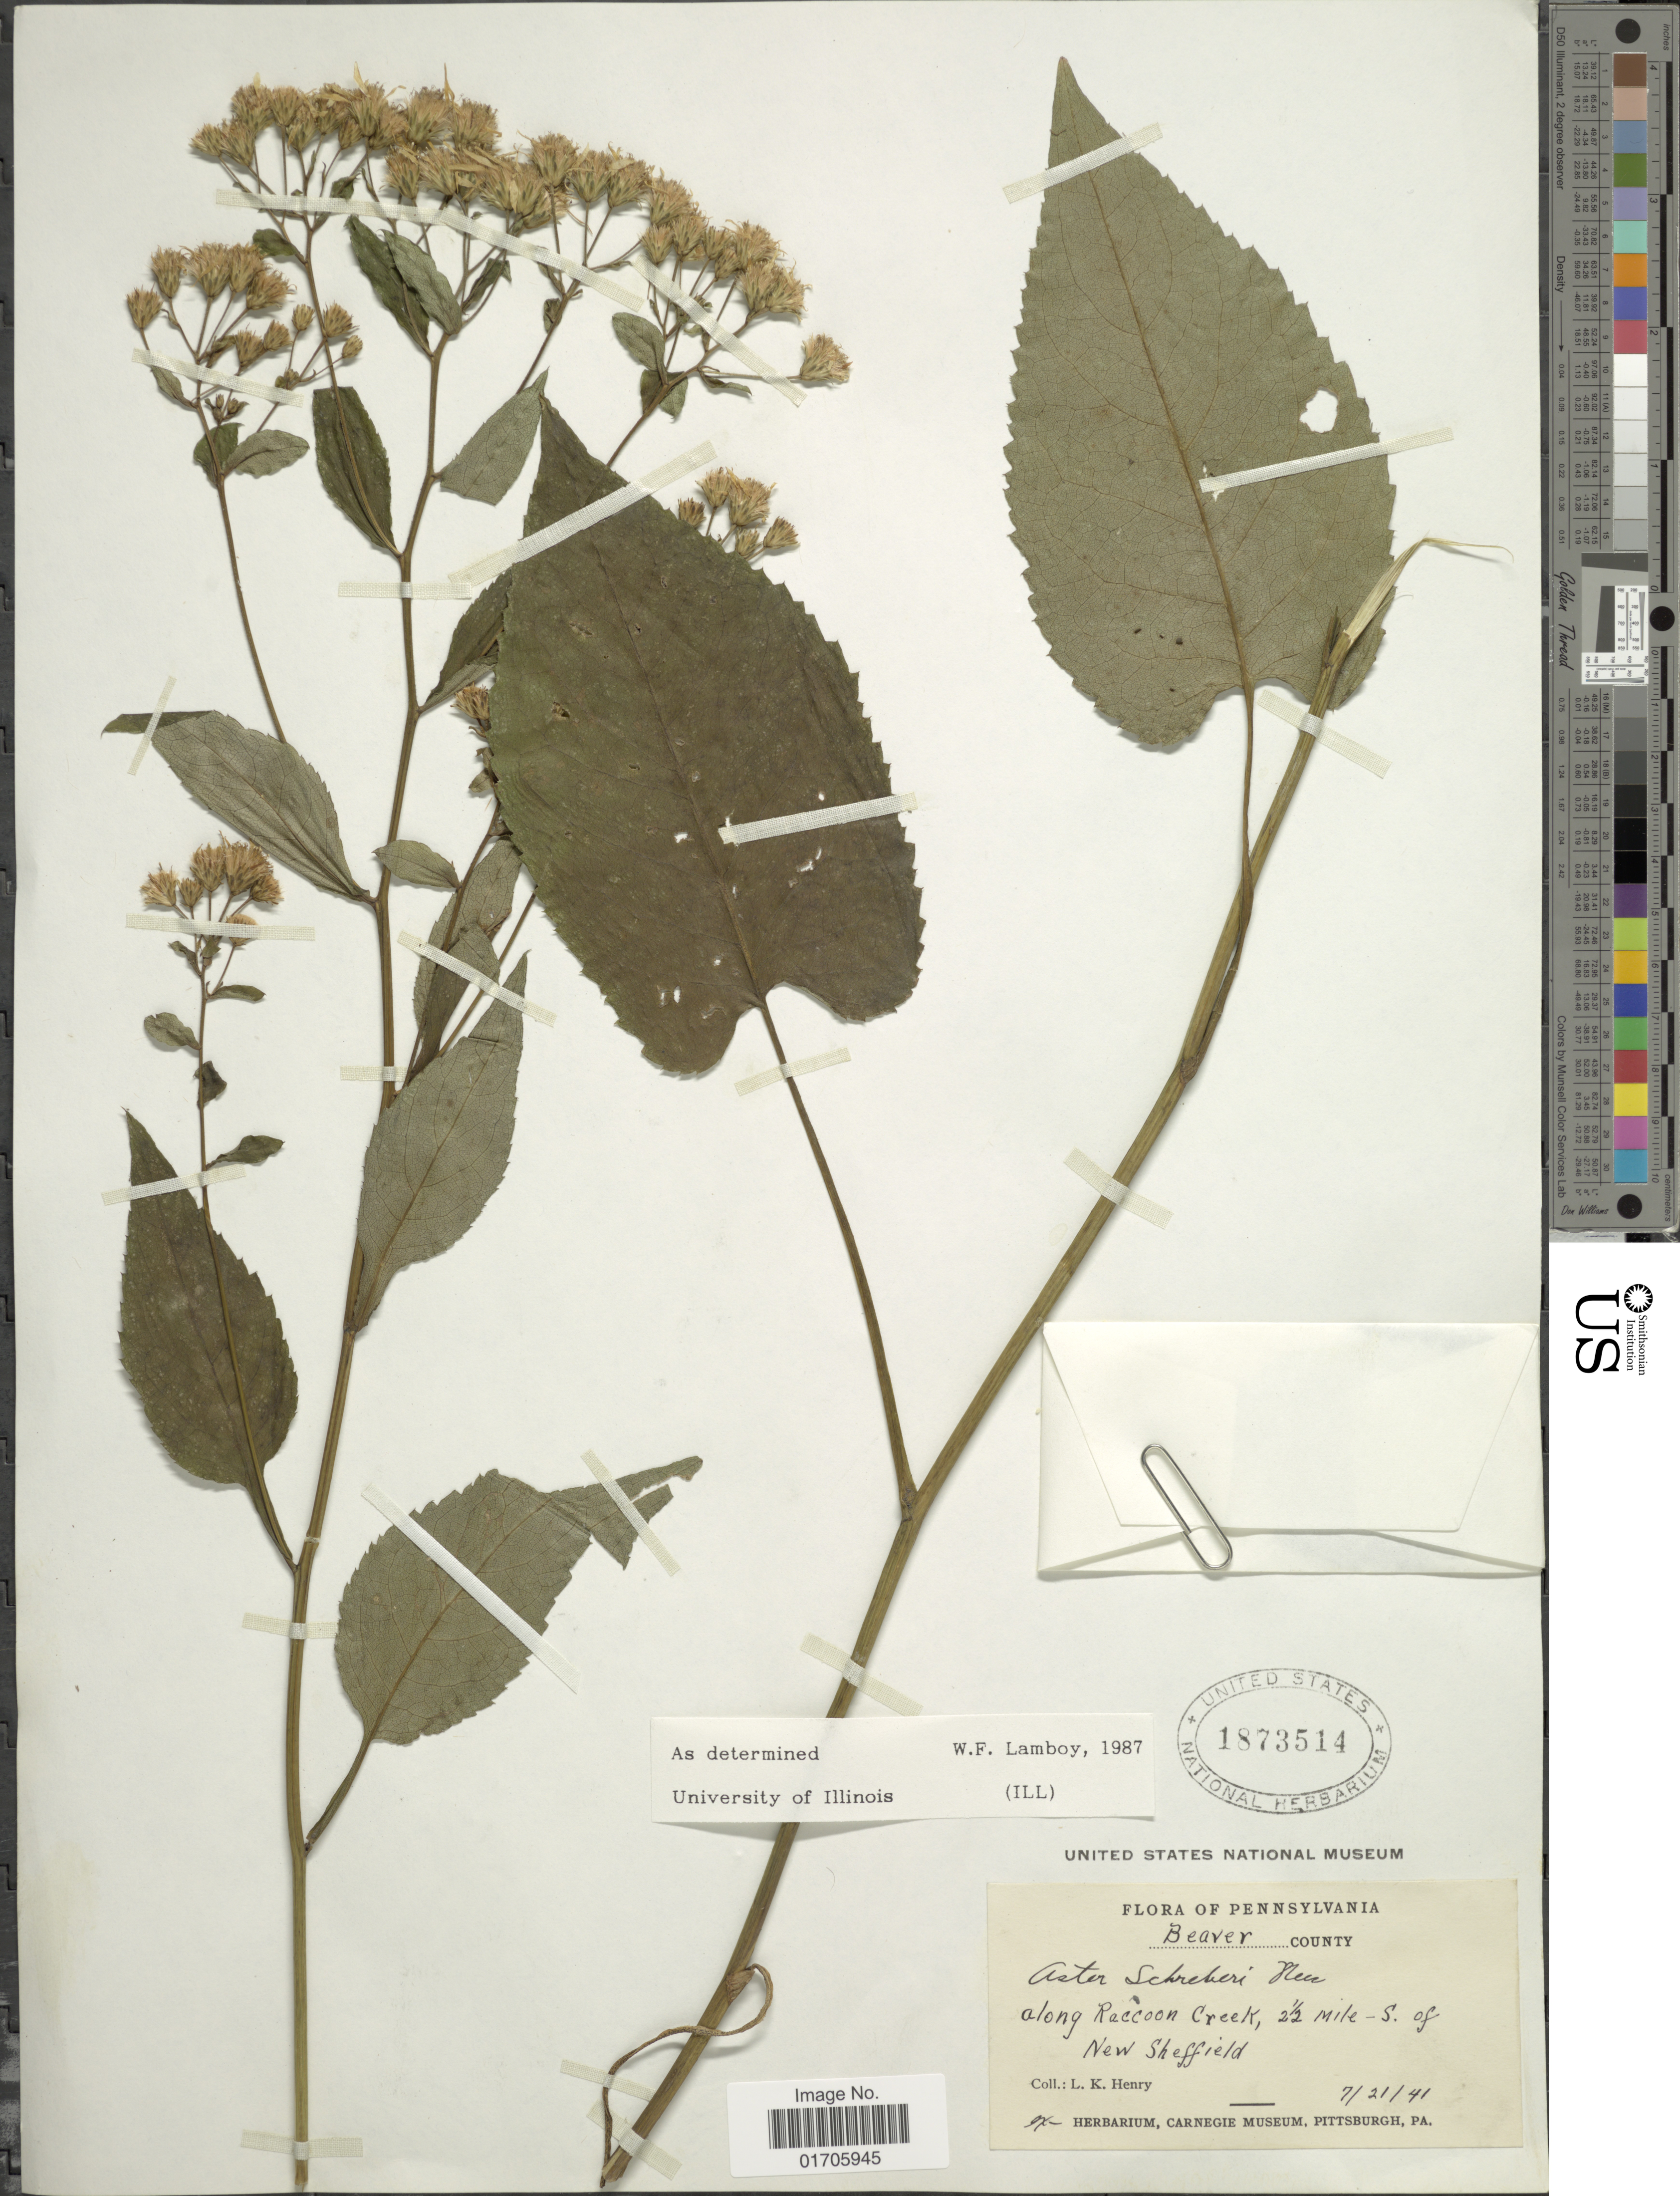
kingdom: Plantae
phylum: Tracheophyta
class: Magnoliopsida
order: Asterales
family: Asteraceae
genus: Eurybia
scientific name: Eurybia schreberi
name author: (Nees) Nees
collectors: L. K. Henry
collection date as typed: Transcribed d/m/y: 21/7/41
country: United States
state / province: Pennsylvania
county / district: Beaver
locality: Pennsylvania. Beaver County. Along Raccoon Creek, 2½ mile - S. of New Sheffield.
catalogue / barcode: US 1873514